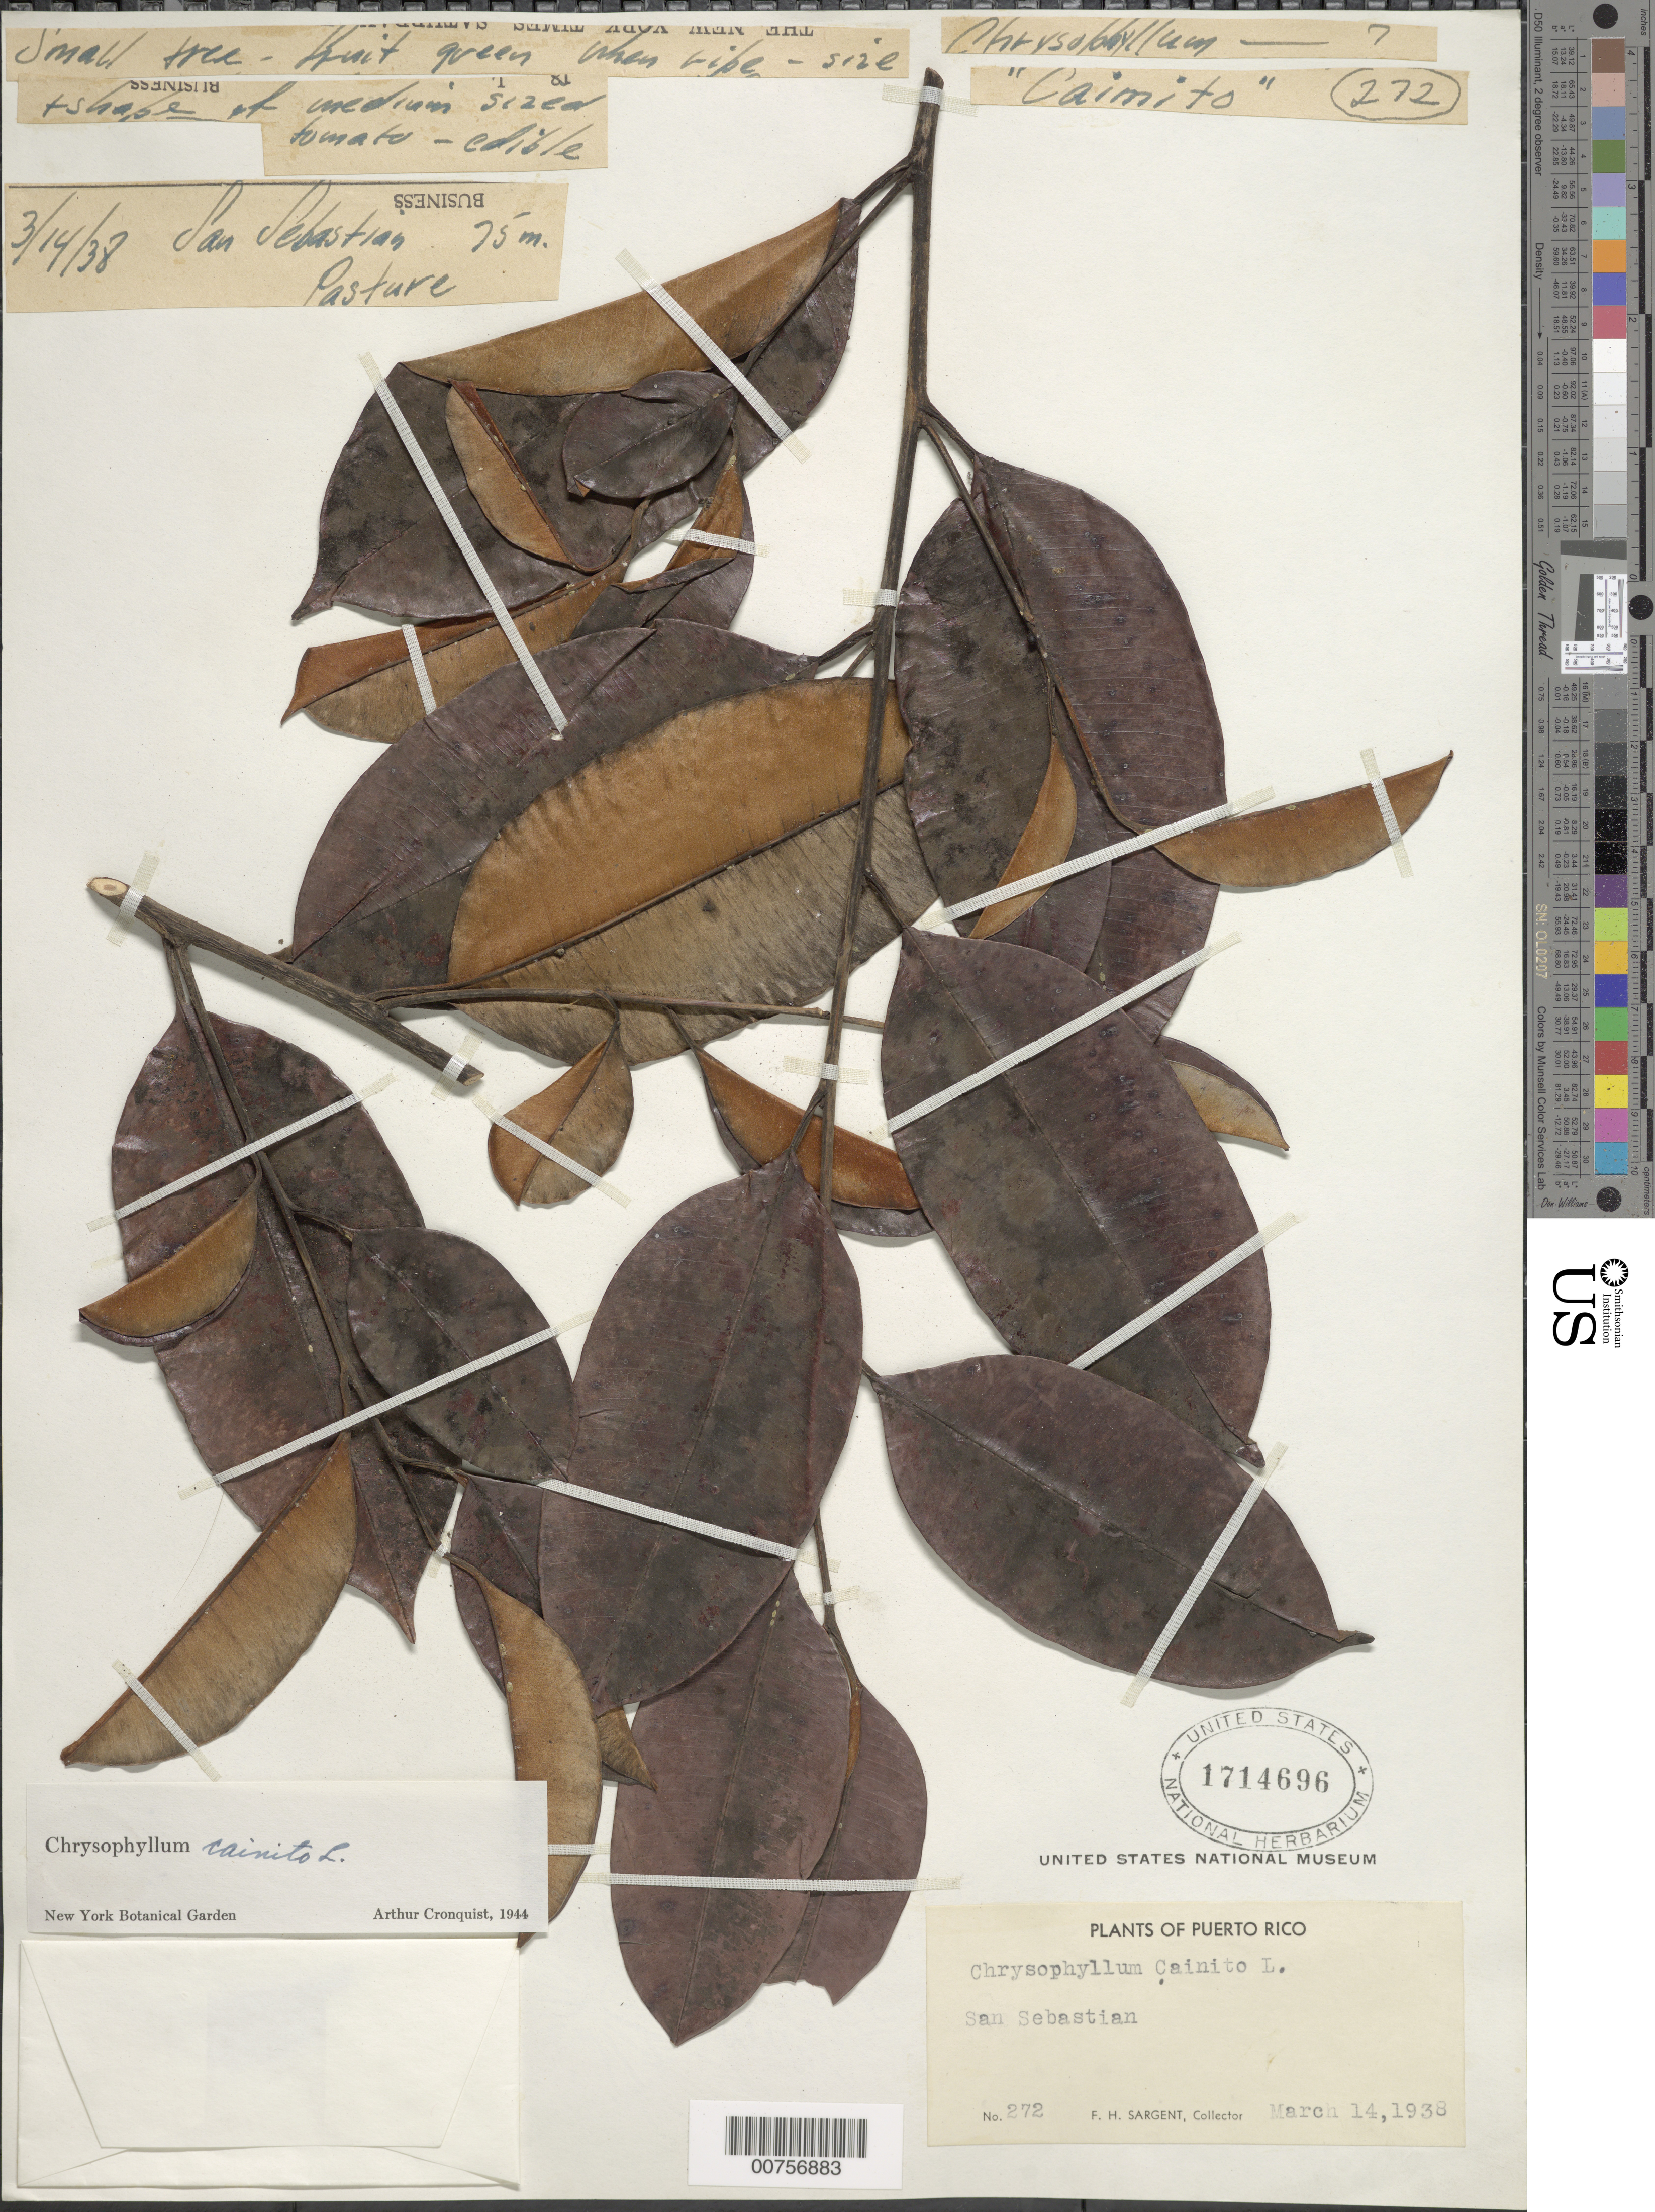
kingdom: Plantae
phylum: Tracheophyta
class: Magnoliopsida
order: Ericales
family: Sapotaceae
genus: Chrysophyllum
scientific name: Chrysophyllum cainito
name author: L.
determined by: Cronquist, A. J.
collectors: F. H. Sargent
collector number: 272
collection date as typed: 14 Mar 1938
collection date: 1938-03-14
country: Puerto Rico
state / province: San Sebastián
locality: San Sebastian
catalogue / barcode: US 1714696